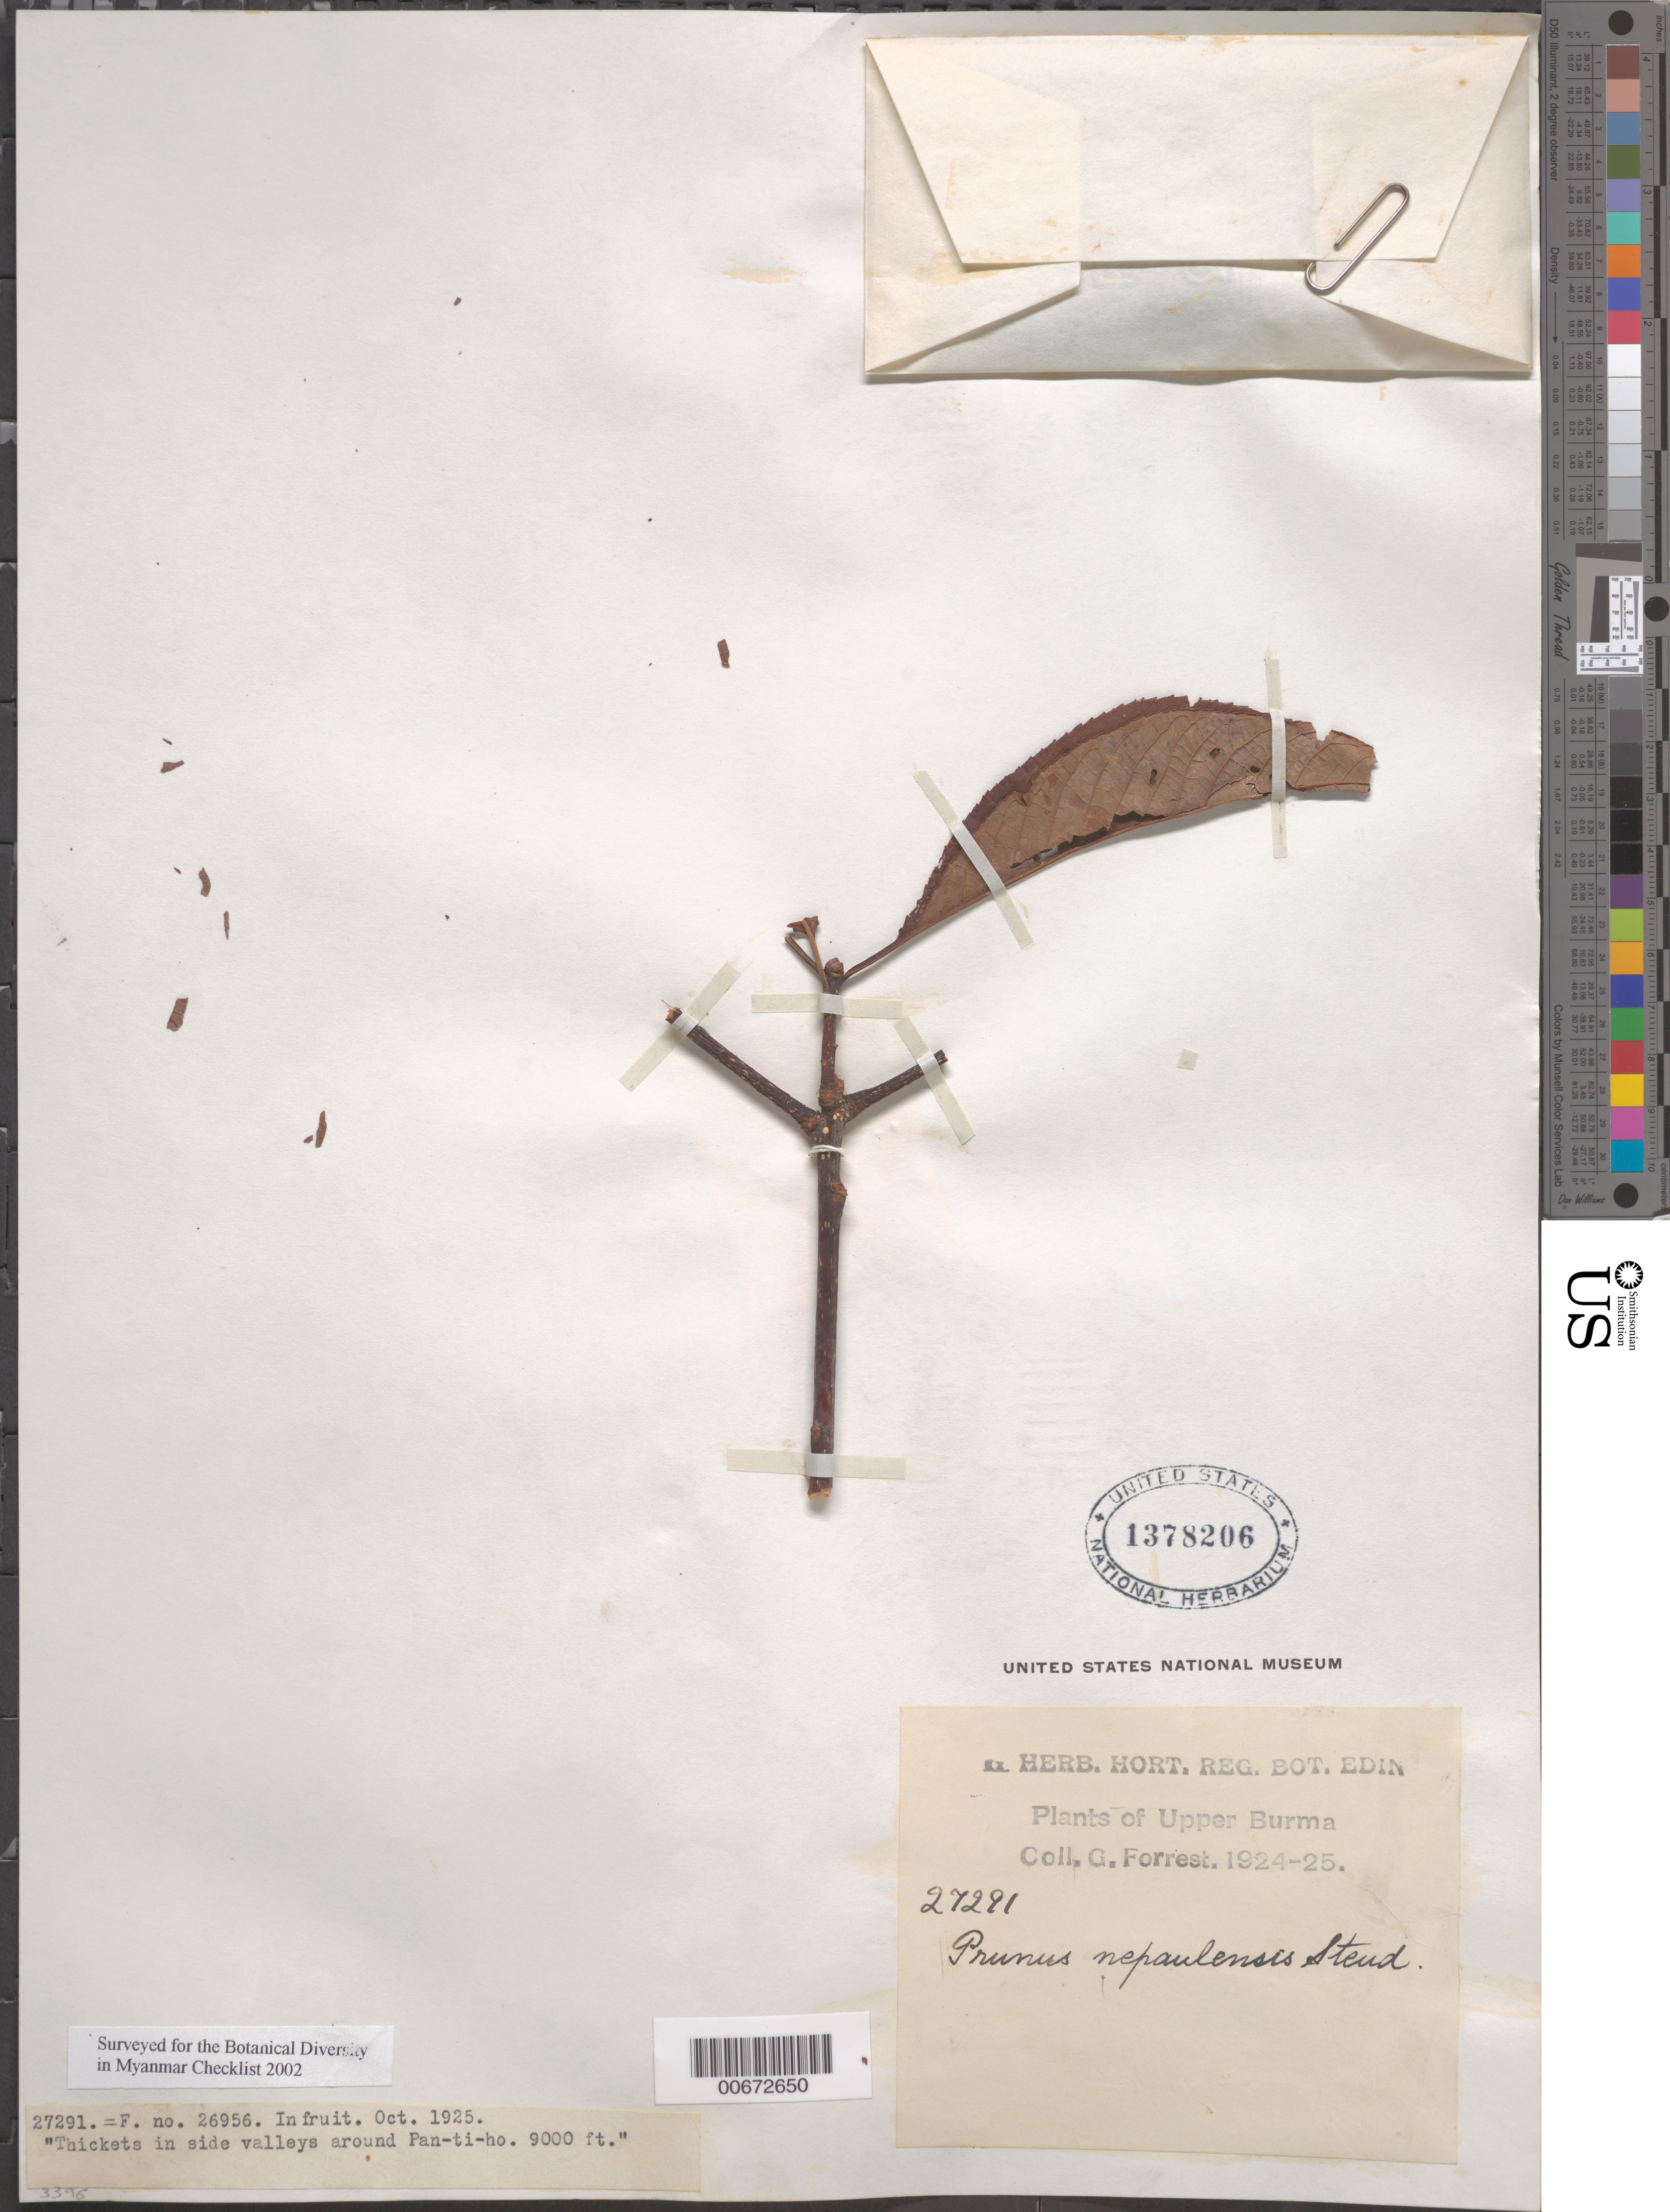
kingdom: Plantae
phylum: Tracheophyta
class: Magnoliopsida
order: Rosales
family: Rosaceae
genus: Prunus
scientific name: Prunus napaulensis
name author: (Ser.) Steud.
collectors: G. Forrest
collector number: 27291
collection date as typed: Oct 1925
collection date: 1925-10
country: Myanmar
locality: Upper Burma, around Pan-ti-ho.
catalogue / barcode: US 1378206